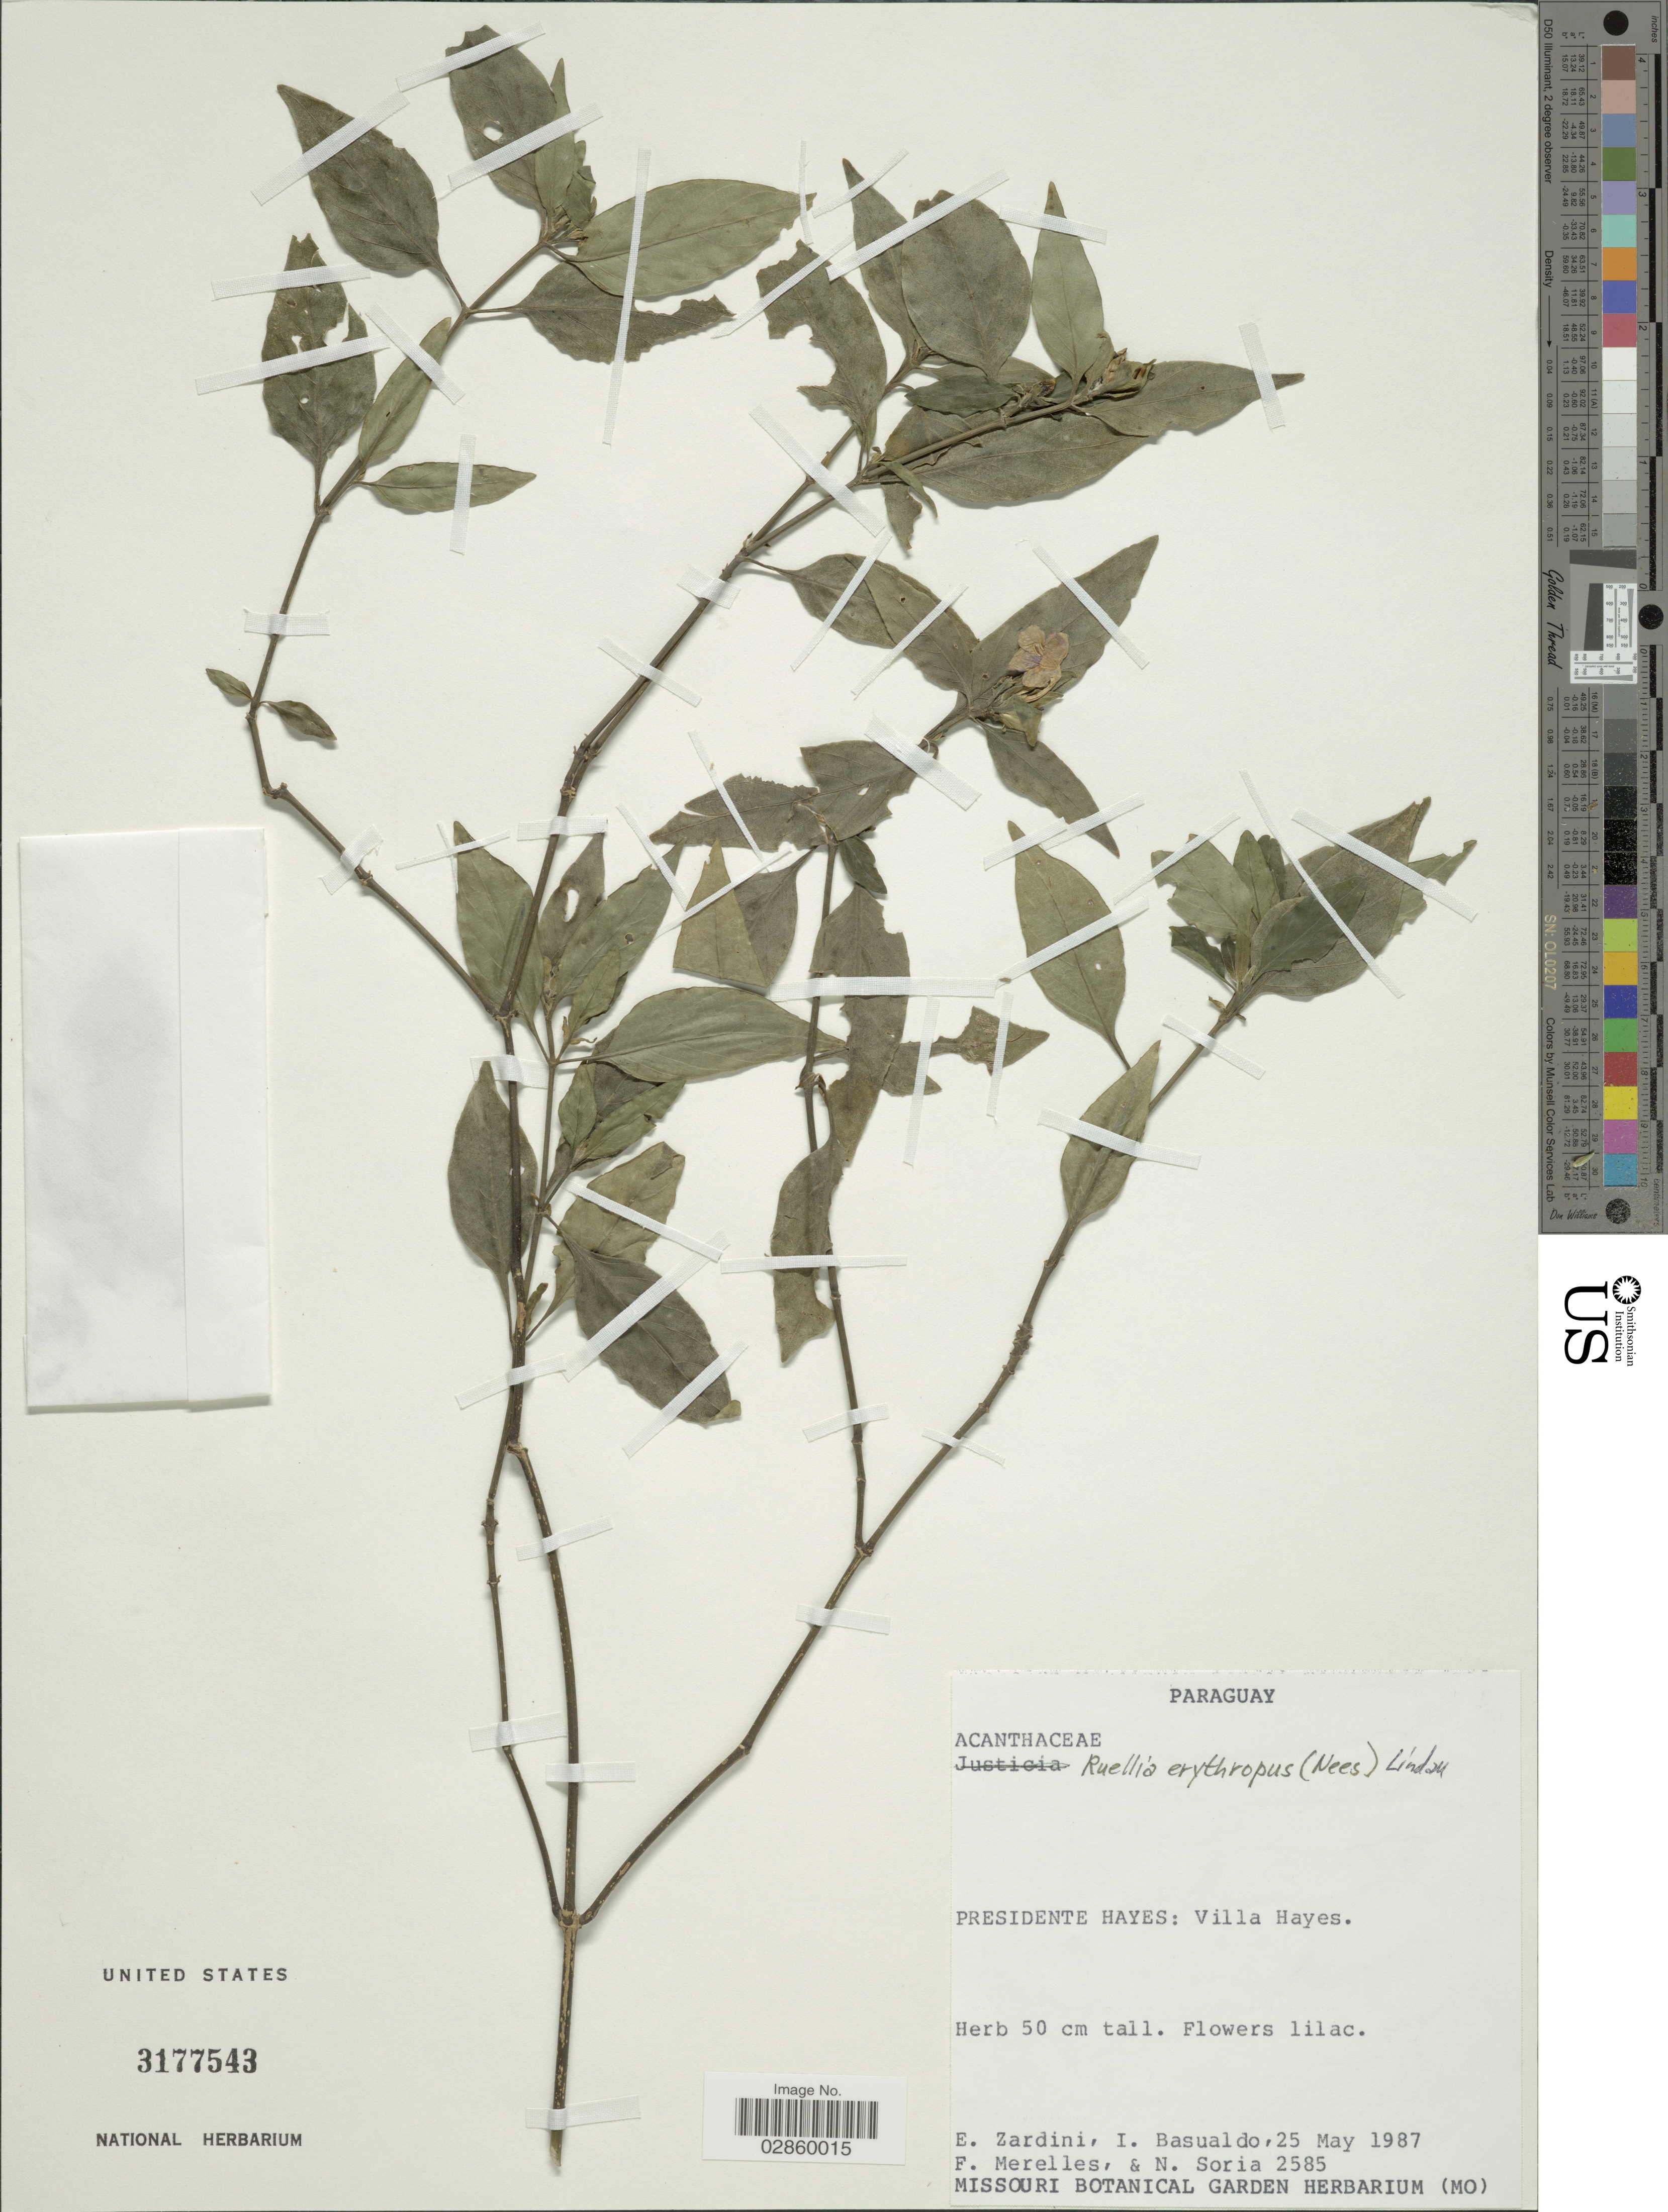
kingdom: Plantae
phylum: Tracheophyta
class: Magnoliopsida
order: Lamiales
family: Acanthaceae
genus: Ruellia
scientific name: Ruellia erythropus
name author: (Nees) Lindau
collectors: E. M. Zardini, I. Basualdo, F. Merelles & N. Soria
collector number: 2585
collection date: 1987-05-25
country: Paraguay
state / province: Presidente Hayes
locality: Villa Hayes.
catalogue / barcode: US 3177543